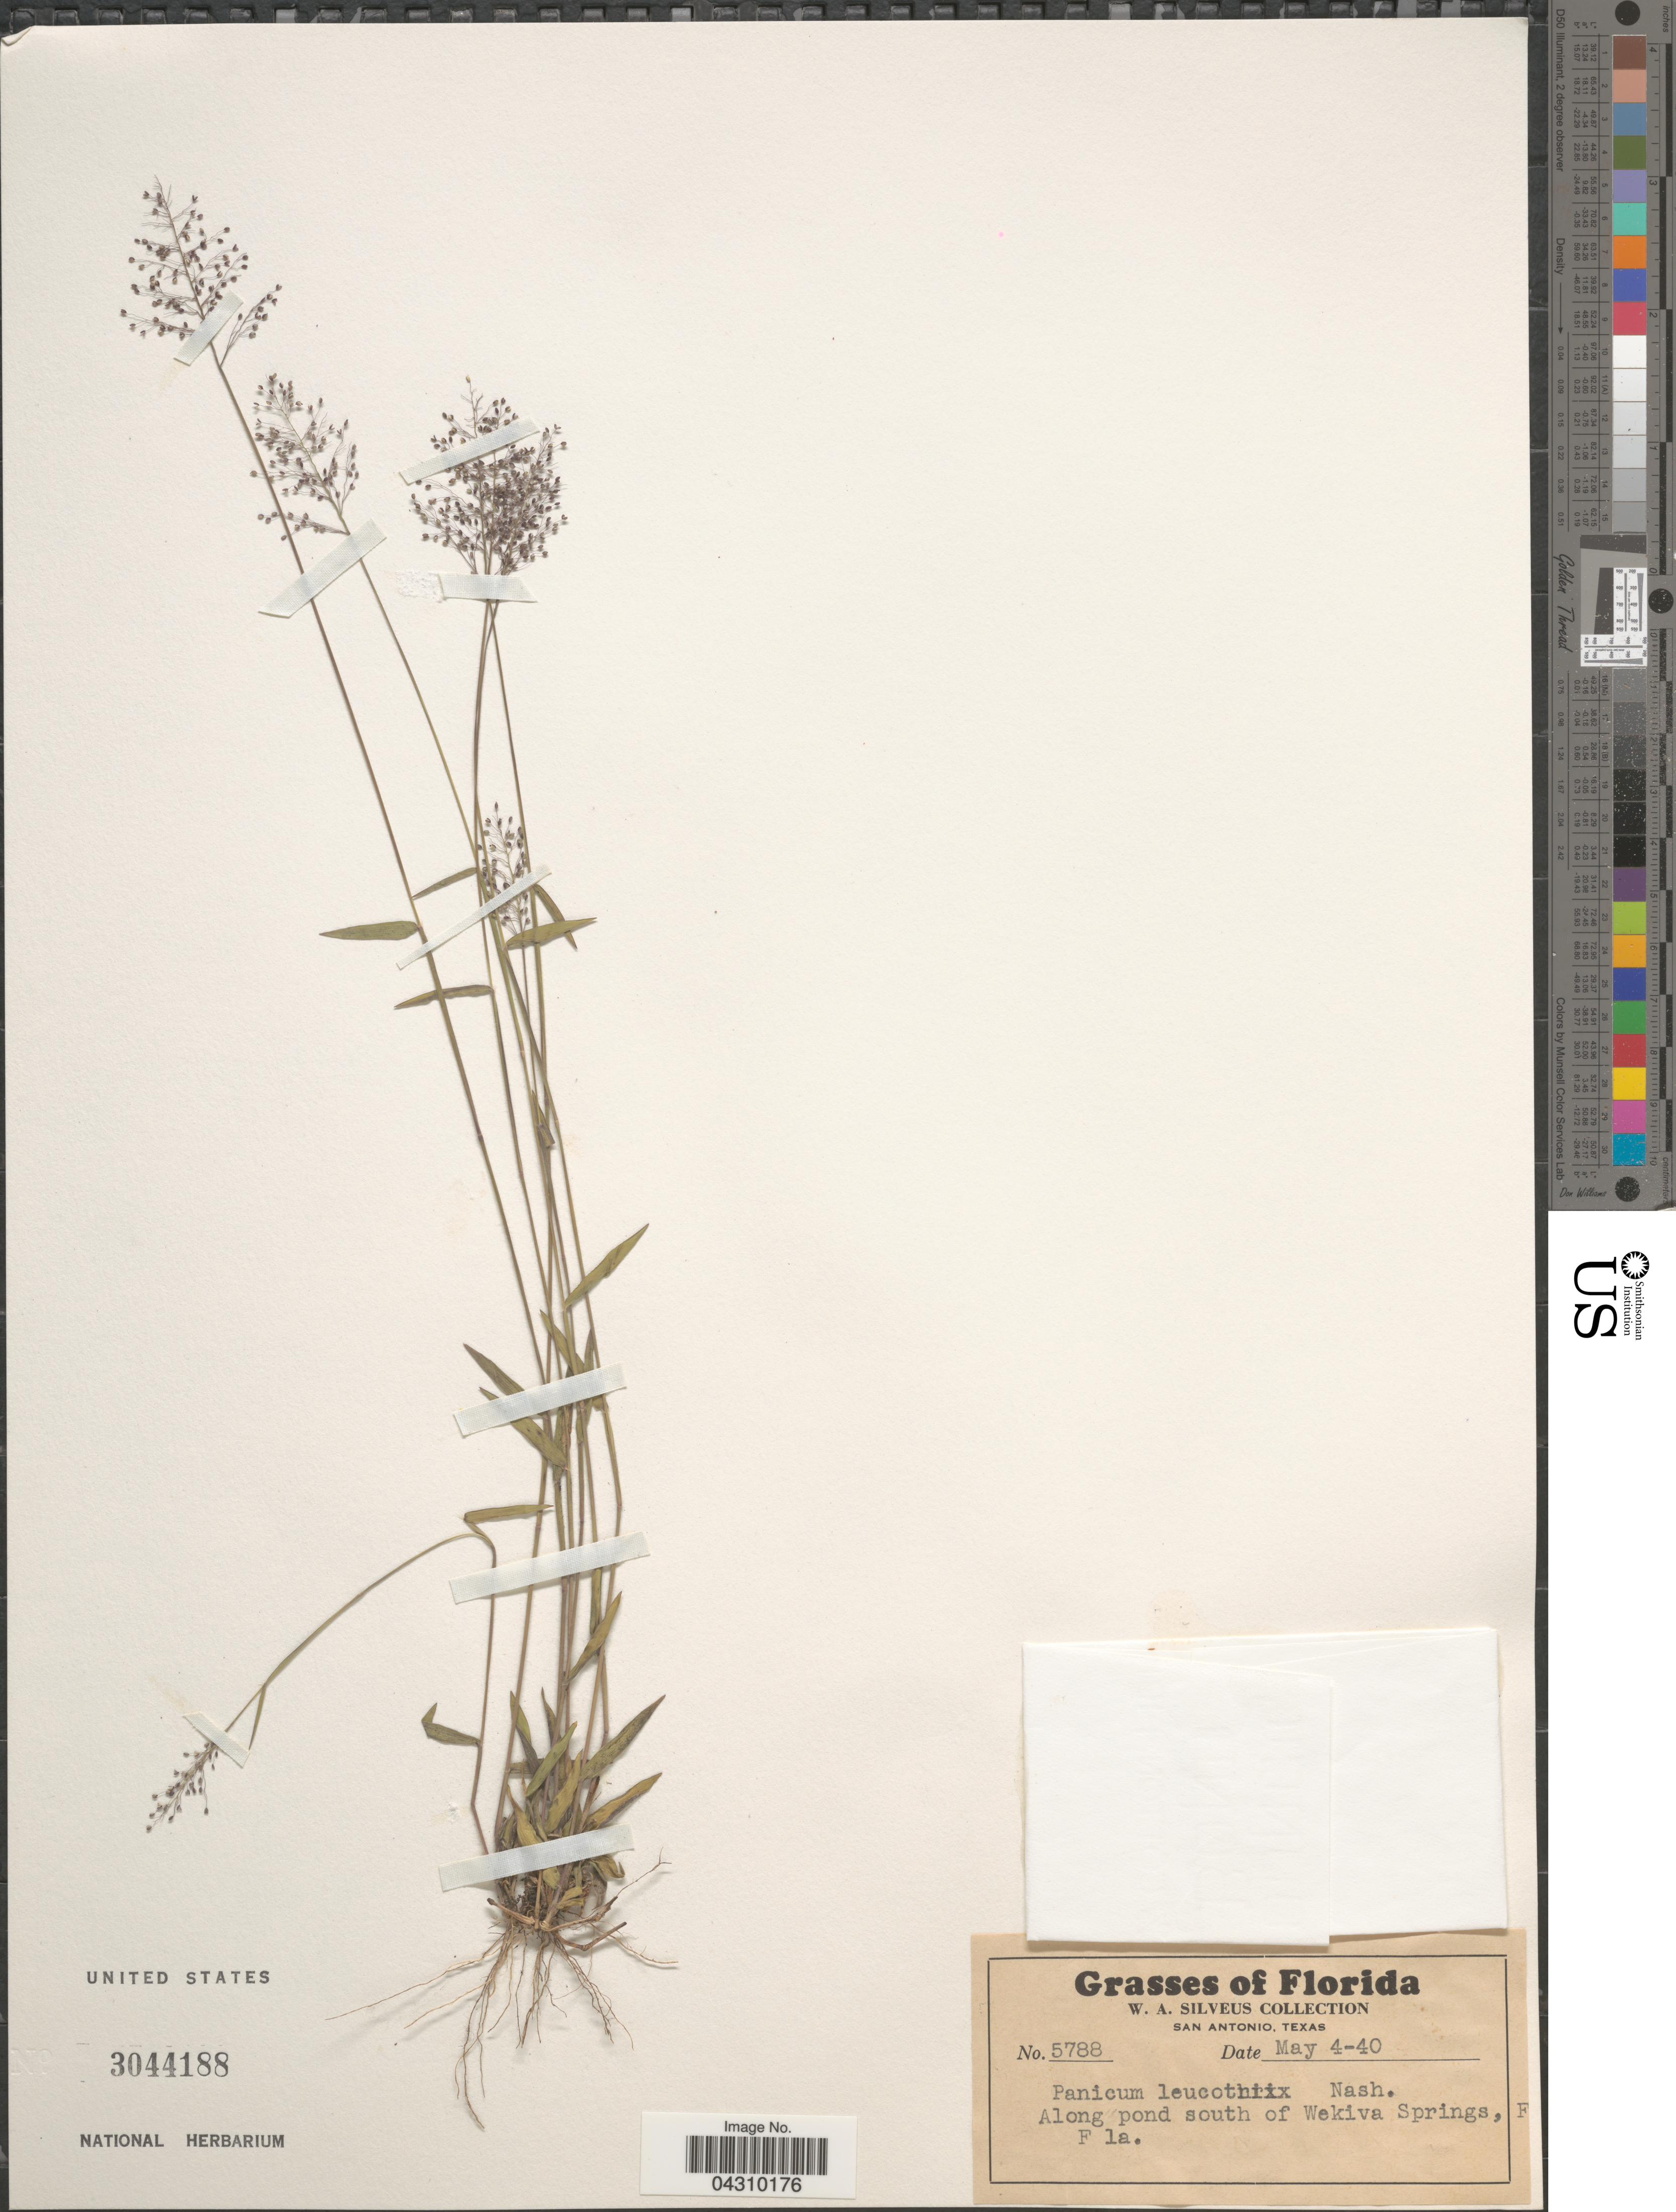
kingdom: Plantae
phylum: Tracheophyta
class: Liliopsida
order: Poales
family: Poaceae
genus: Dichanthelium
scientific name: Dichanthelium acuminatum var. acuminatum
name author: (Sw.) Gould & C.A. Clark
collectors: W. Silveus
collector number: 5788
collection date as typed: Transcribed d/m/y: 4/5/40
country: United States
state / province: Florida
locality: Along pond south of Wekiva Springs.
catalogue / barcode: US 3044188